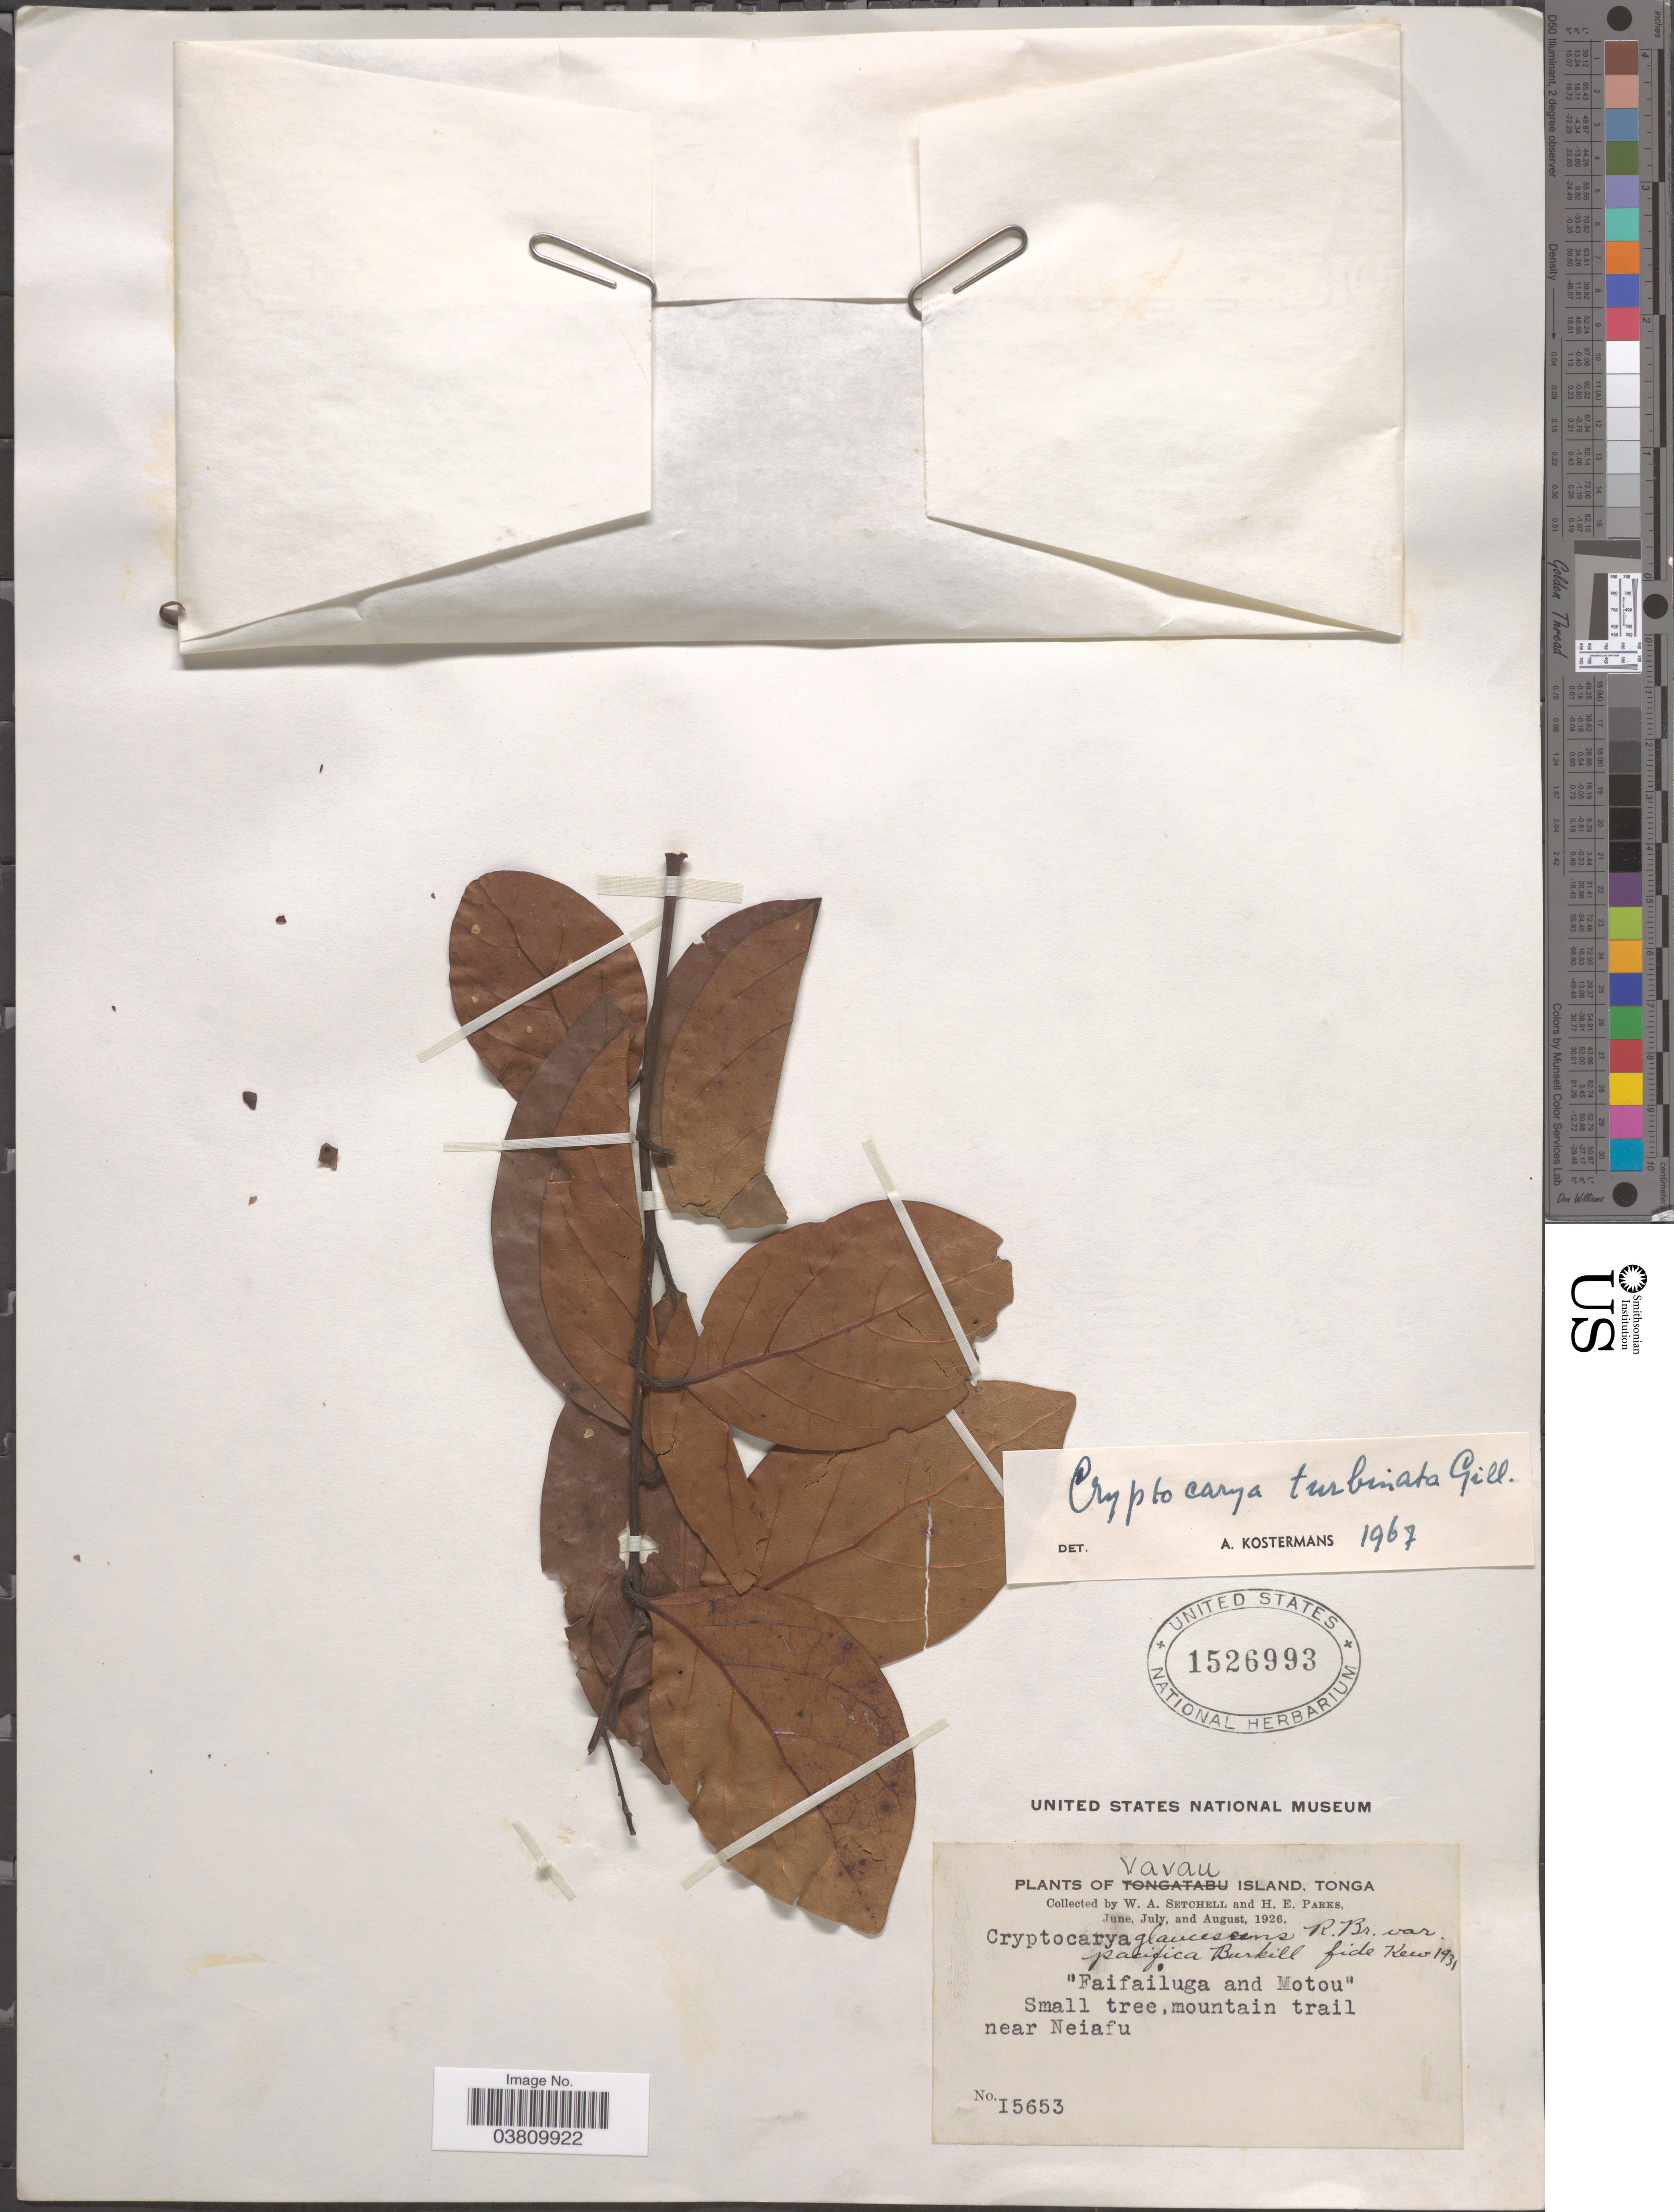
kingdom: Plantae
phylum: Tracheophyta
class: Magnoliopsida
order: Laurales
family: Lauraceae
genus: Cryptocarya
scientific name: Cryptocarya turbinata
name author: Gillespie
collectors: W. Setchell & H. E. Parks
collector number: I5653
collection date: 1926-06/1926-08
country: Tonga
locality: Vavau Island. Mountain trail near Neiafu.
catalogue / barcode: US 1526993